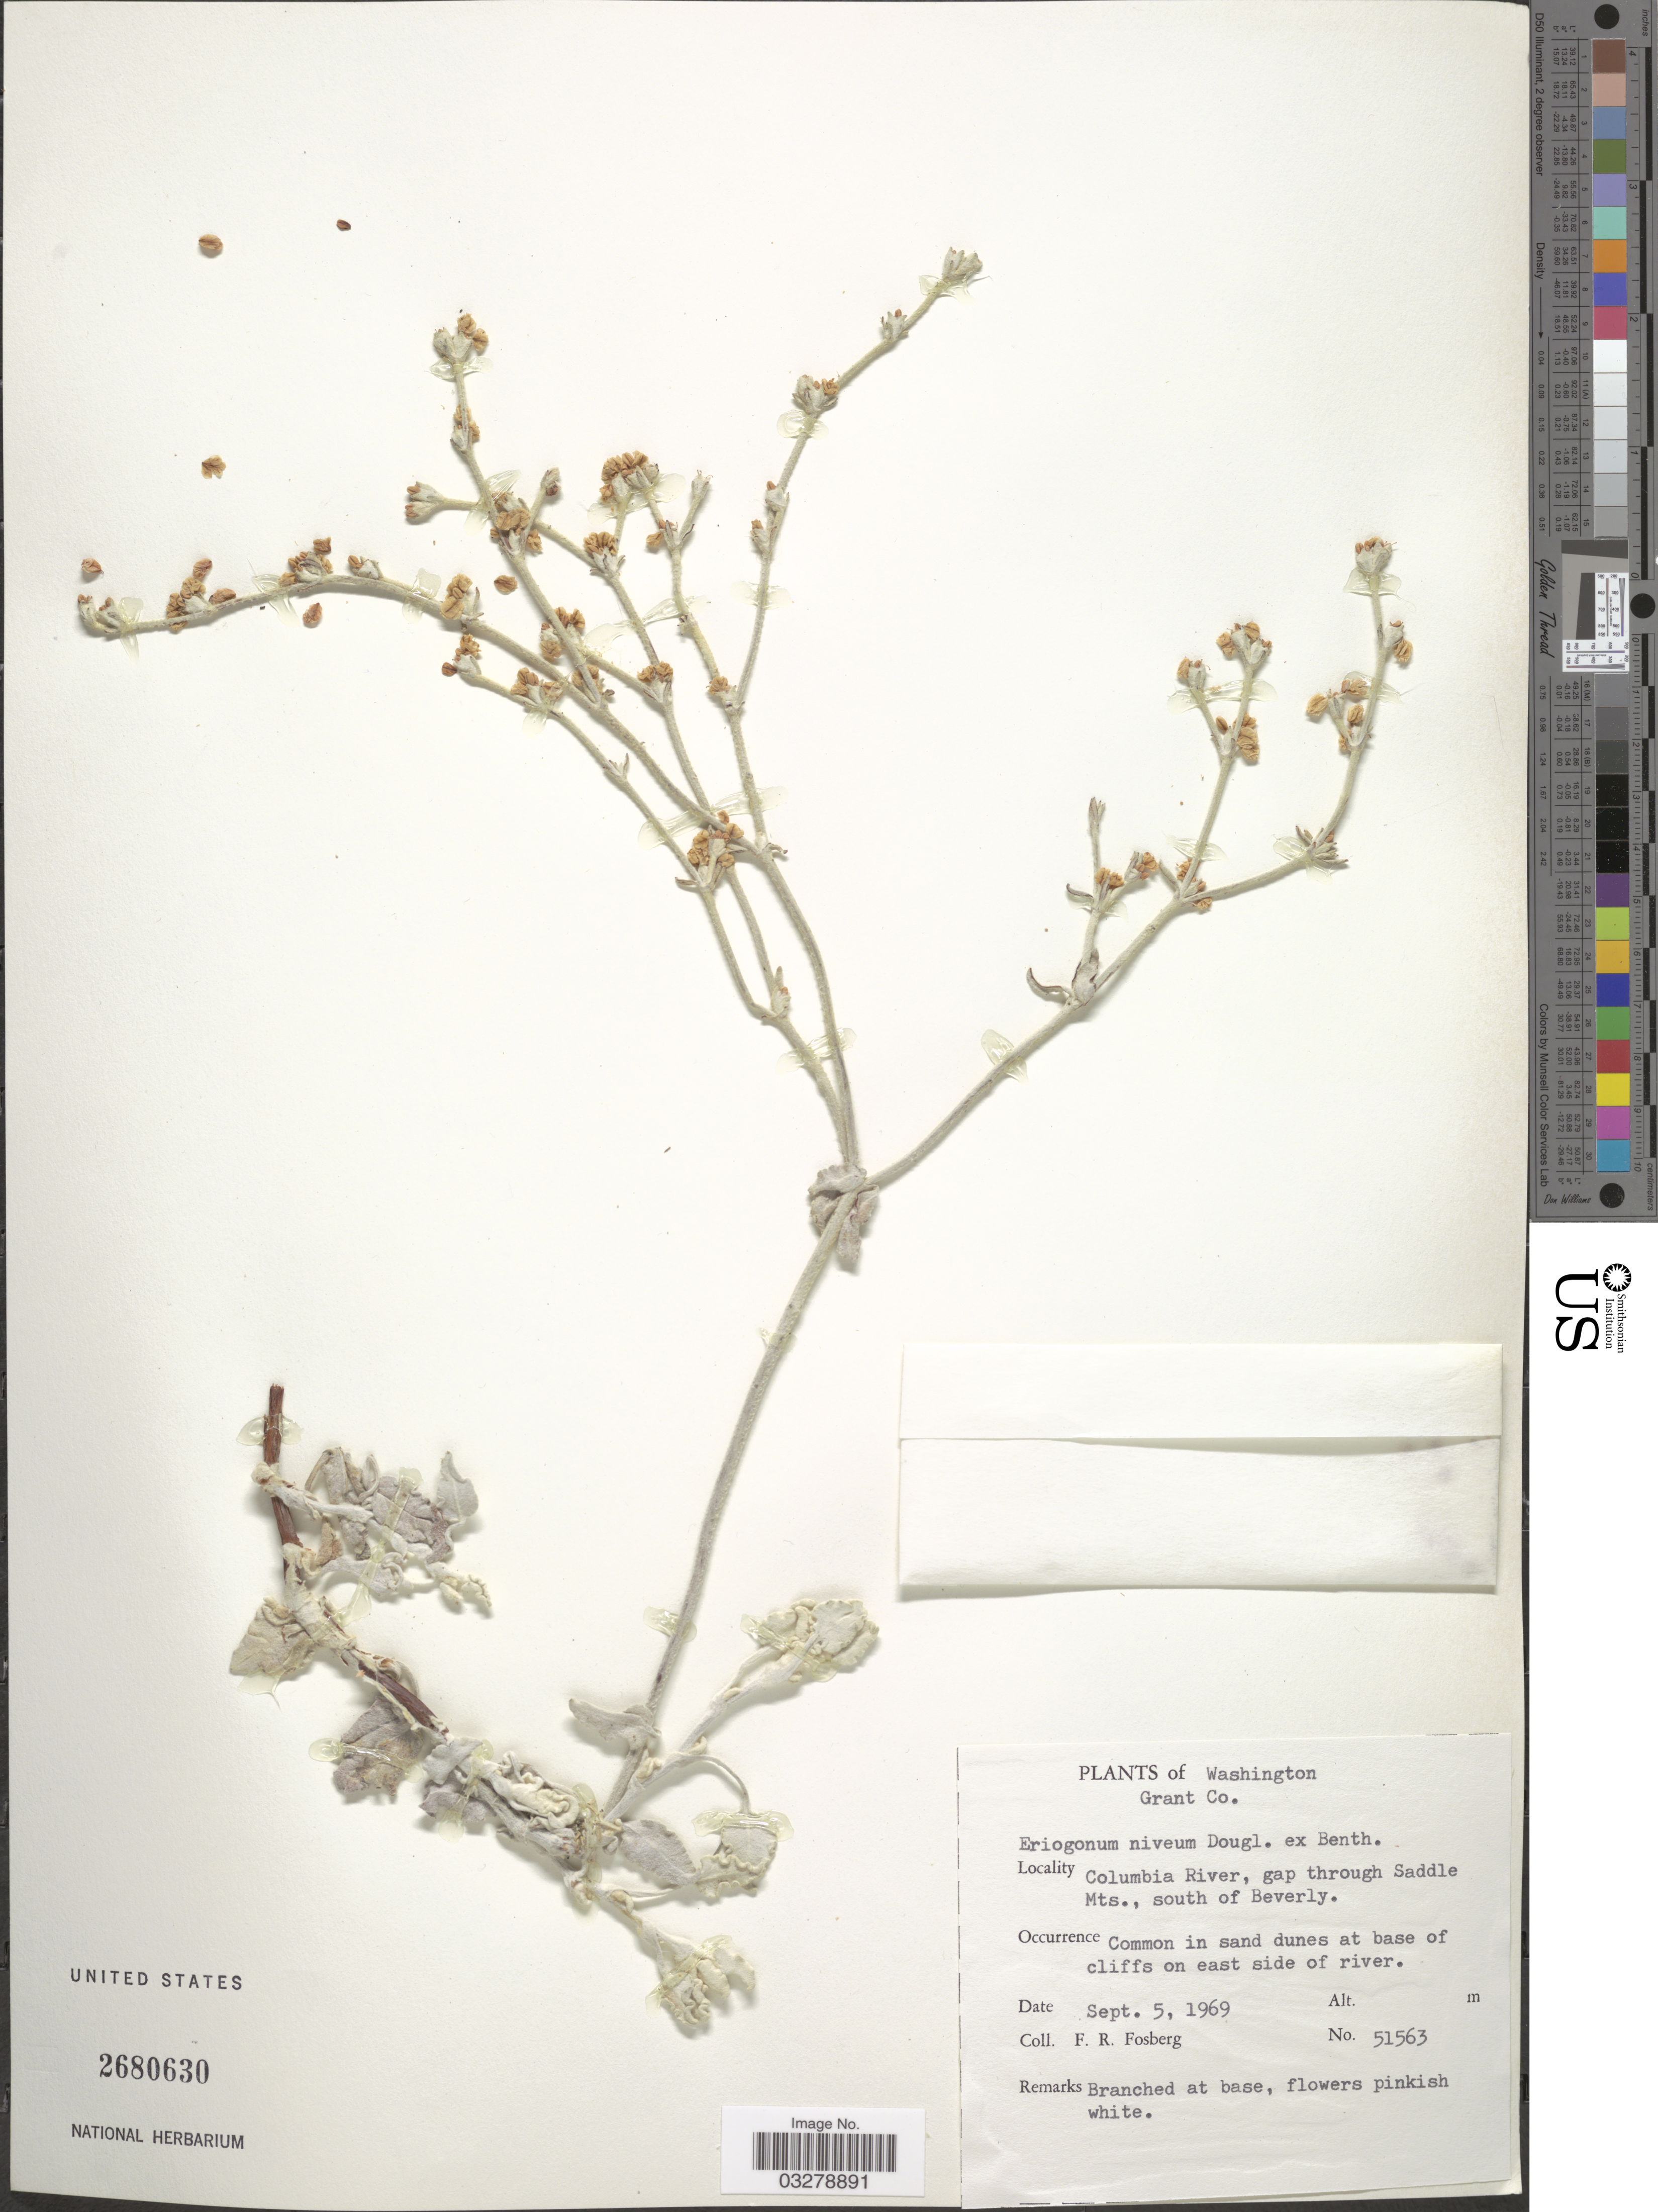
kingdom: Plantae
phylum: Tracheophyta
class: Magnoliopsida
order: Caryophyllales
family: Polygonaceae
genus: Eriogonum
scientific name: Eriogonum niverum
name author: Douglas ex Benth.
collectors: F. R. Fosberg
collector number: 51563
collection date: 1969-09-05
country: United States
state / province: Washington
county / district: Grant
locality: Grant Co. Columbia River, gap through Saddle Mts., south of Beverly.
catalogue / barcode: US 2680630